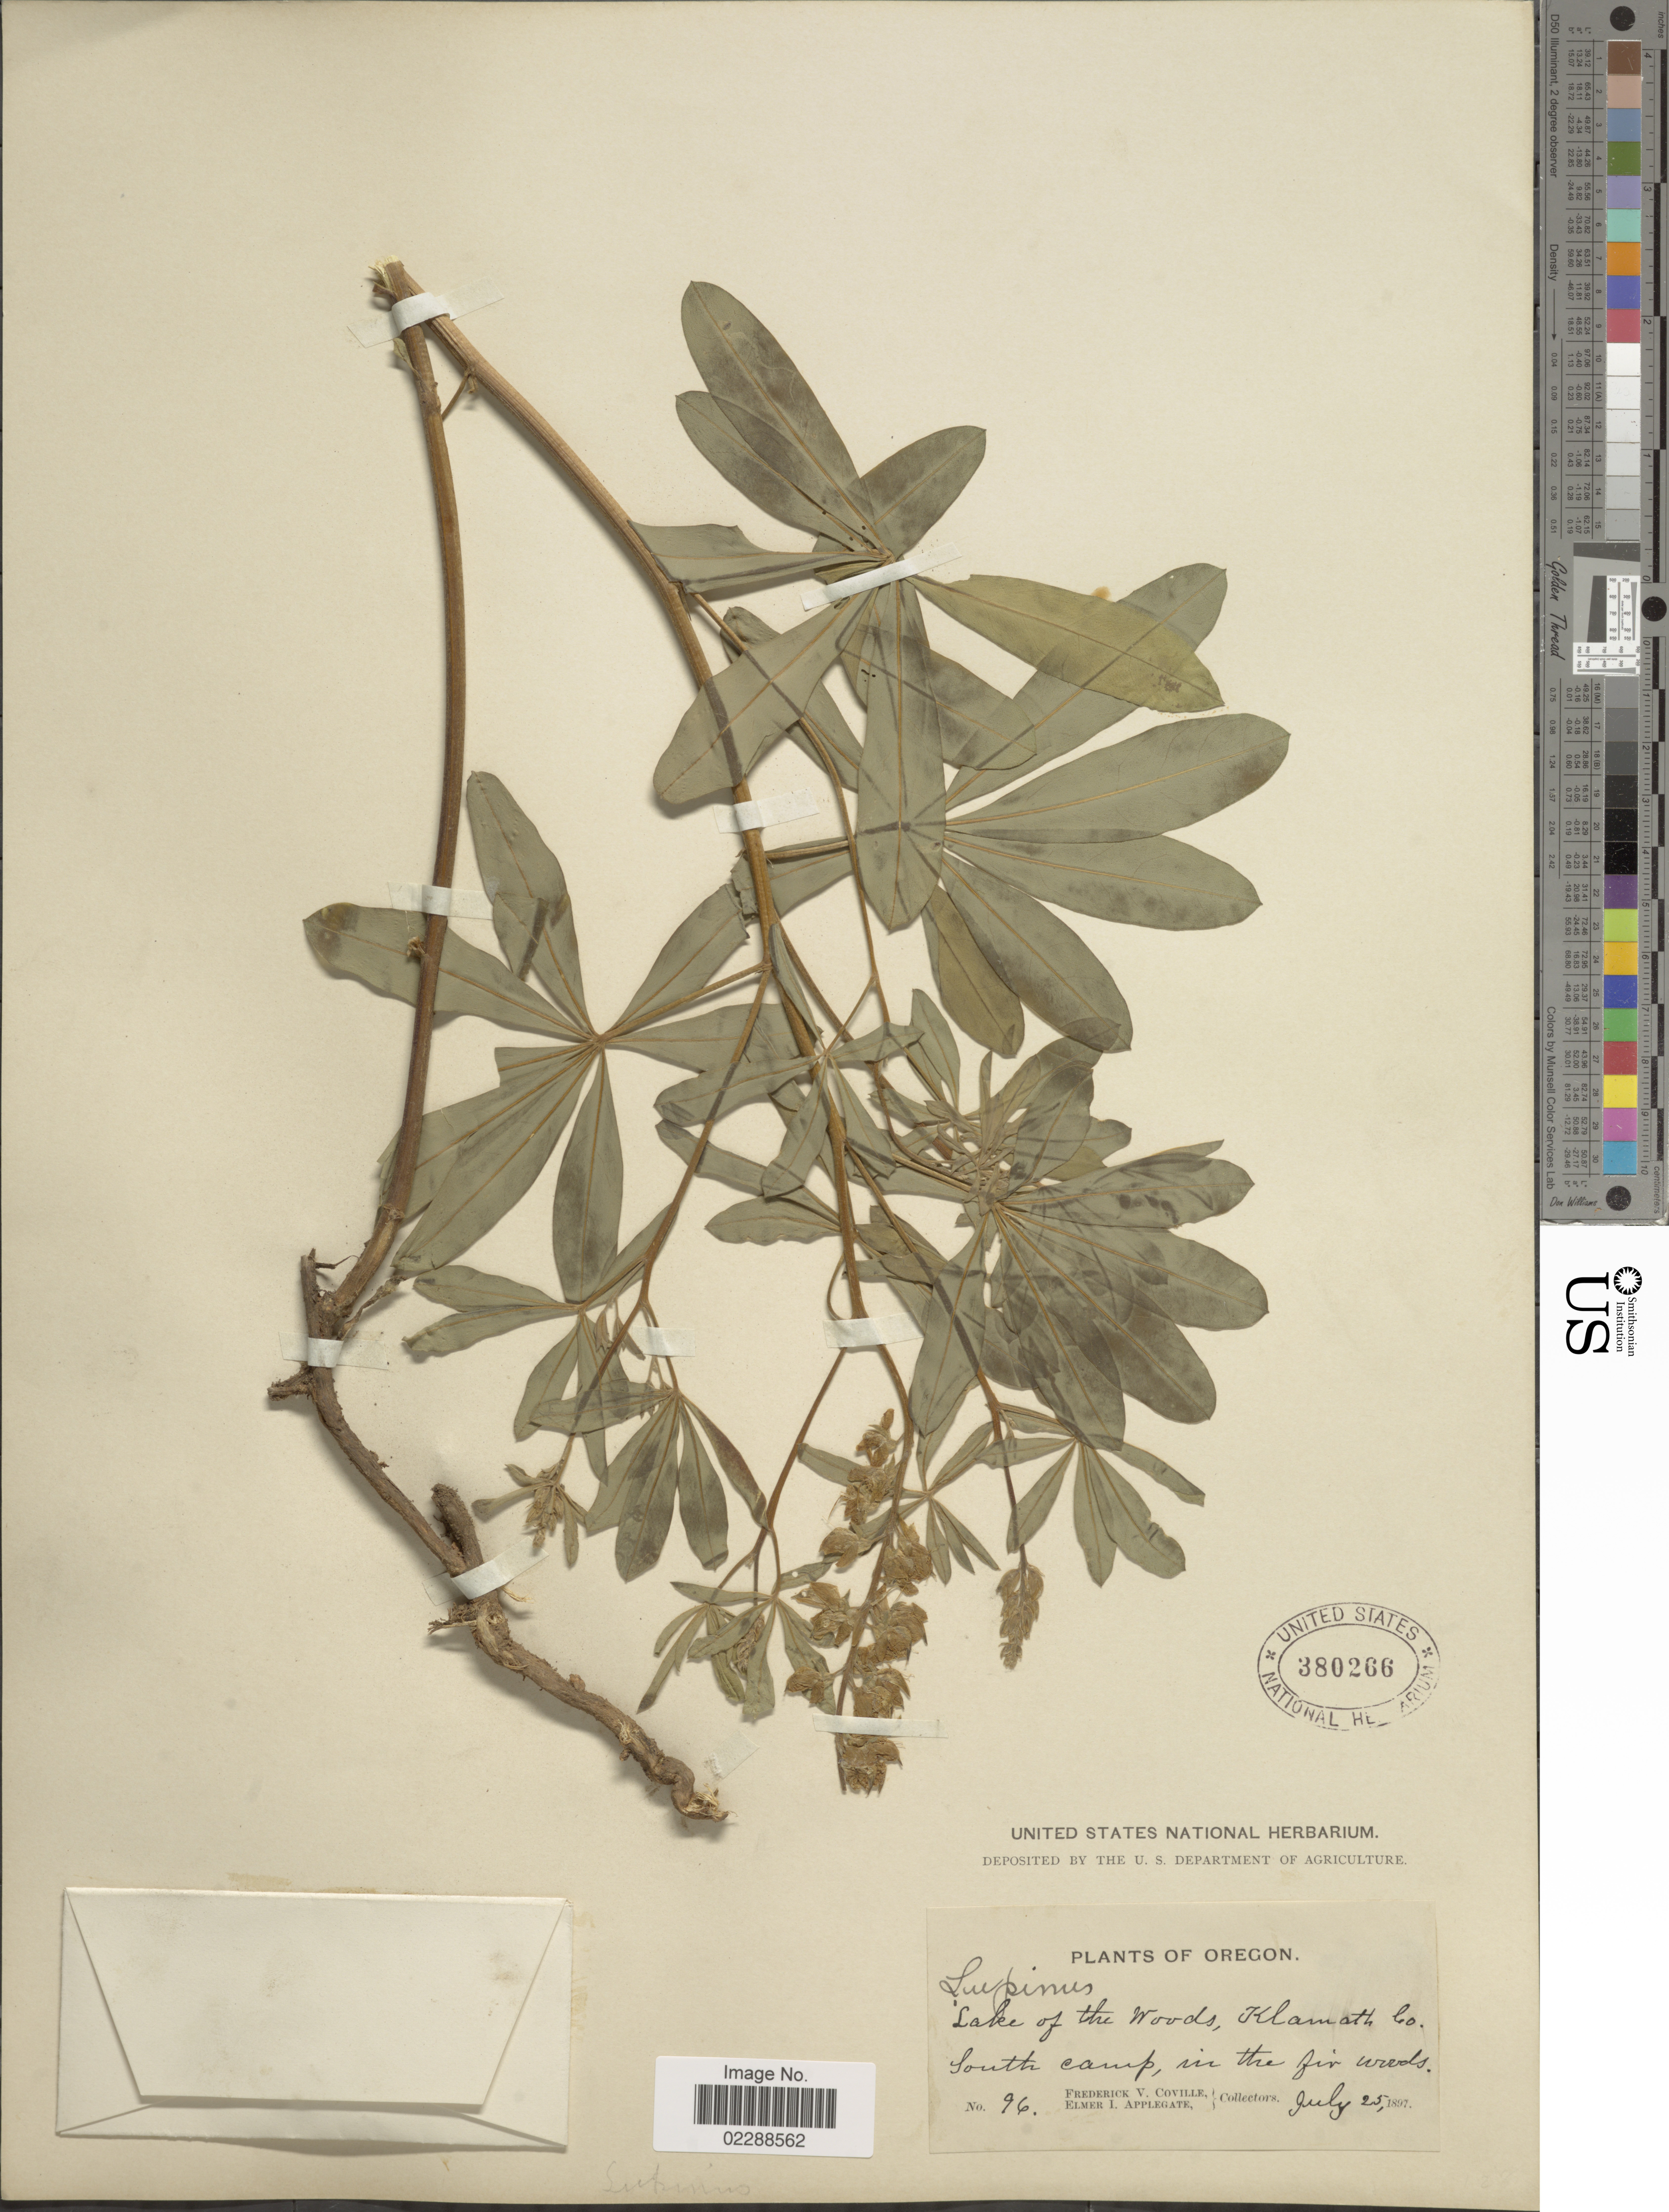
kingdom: Plantae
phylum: Tracheophyta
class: Magnoliopsida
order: Fabales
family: Fabaceae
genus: Lupinus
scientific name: Lupinus sp.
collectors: F. V. Coville & E. I. Applegate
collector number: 96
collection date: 1897-07-25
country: United States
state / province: Oregon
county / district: Klamath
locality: Lake of the Woods, Klamath Co., South camp, in the fir woods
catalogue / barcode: US 380266